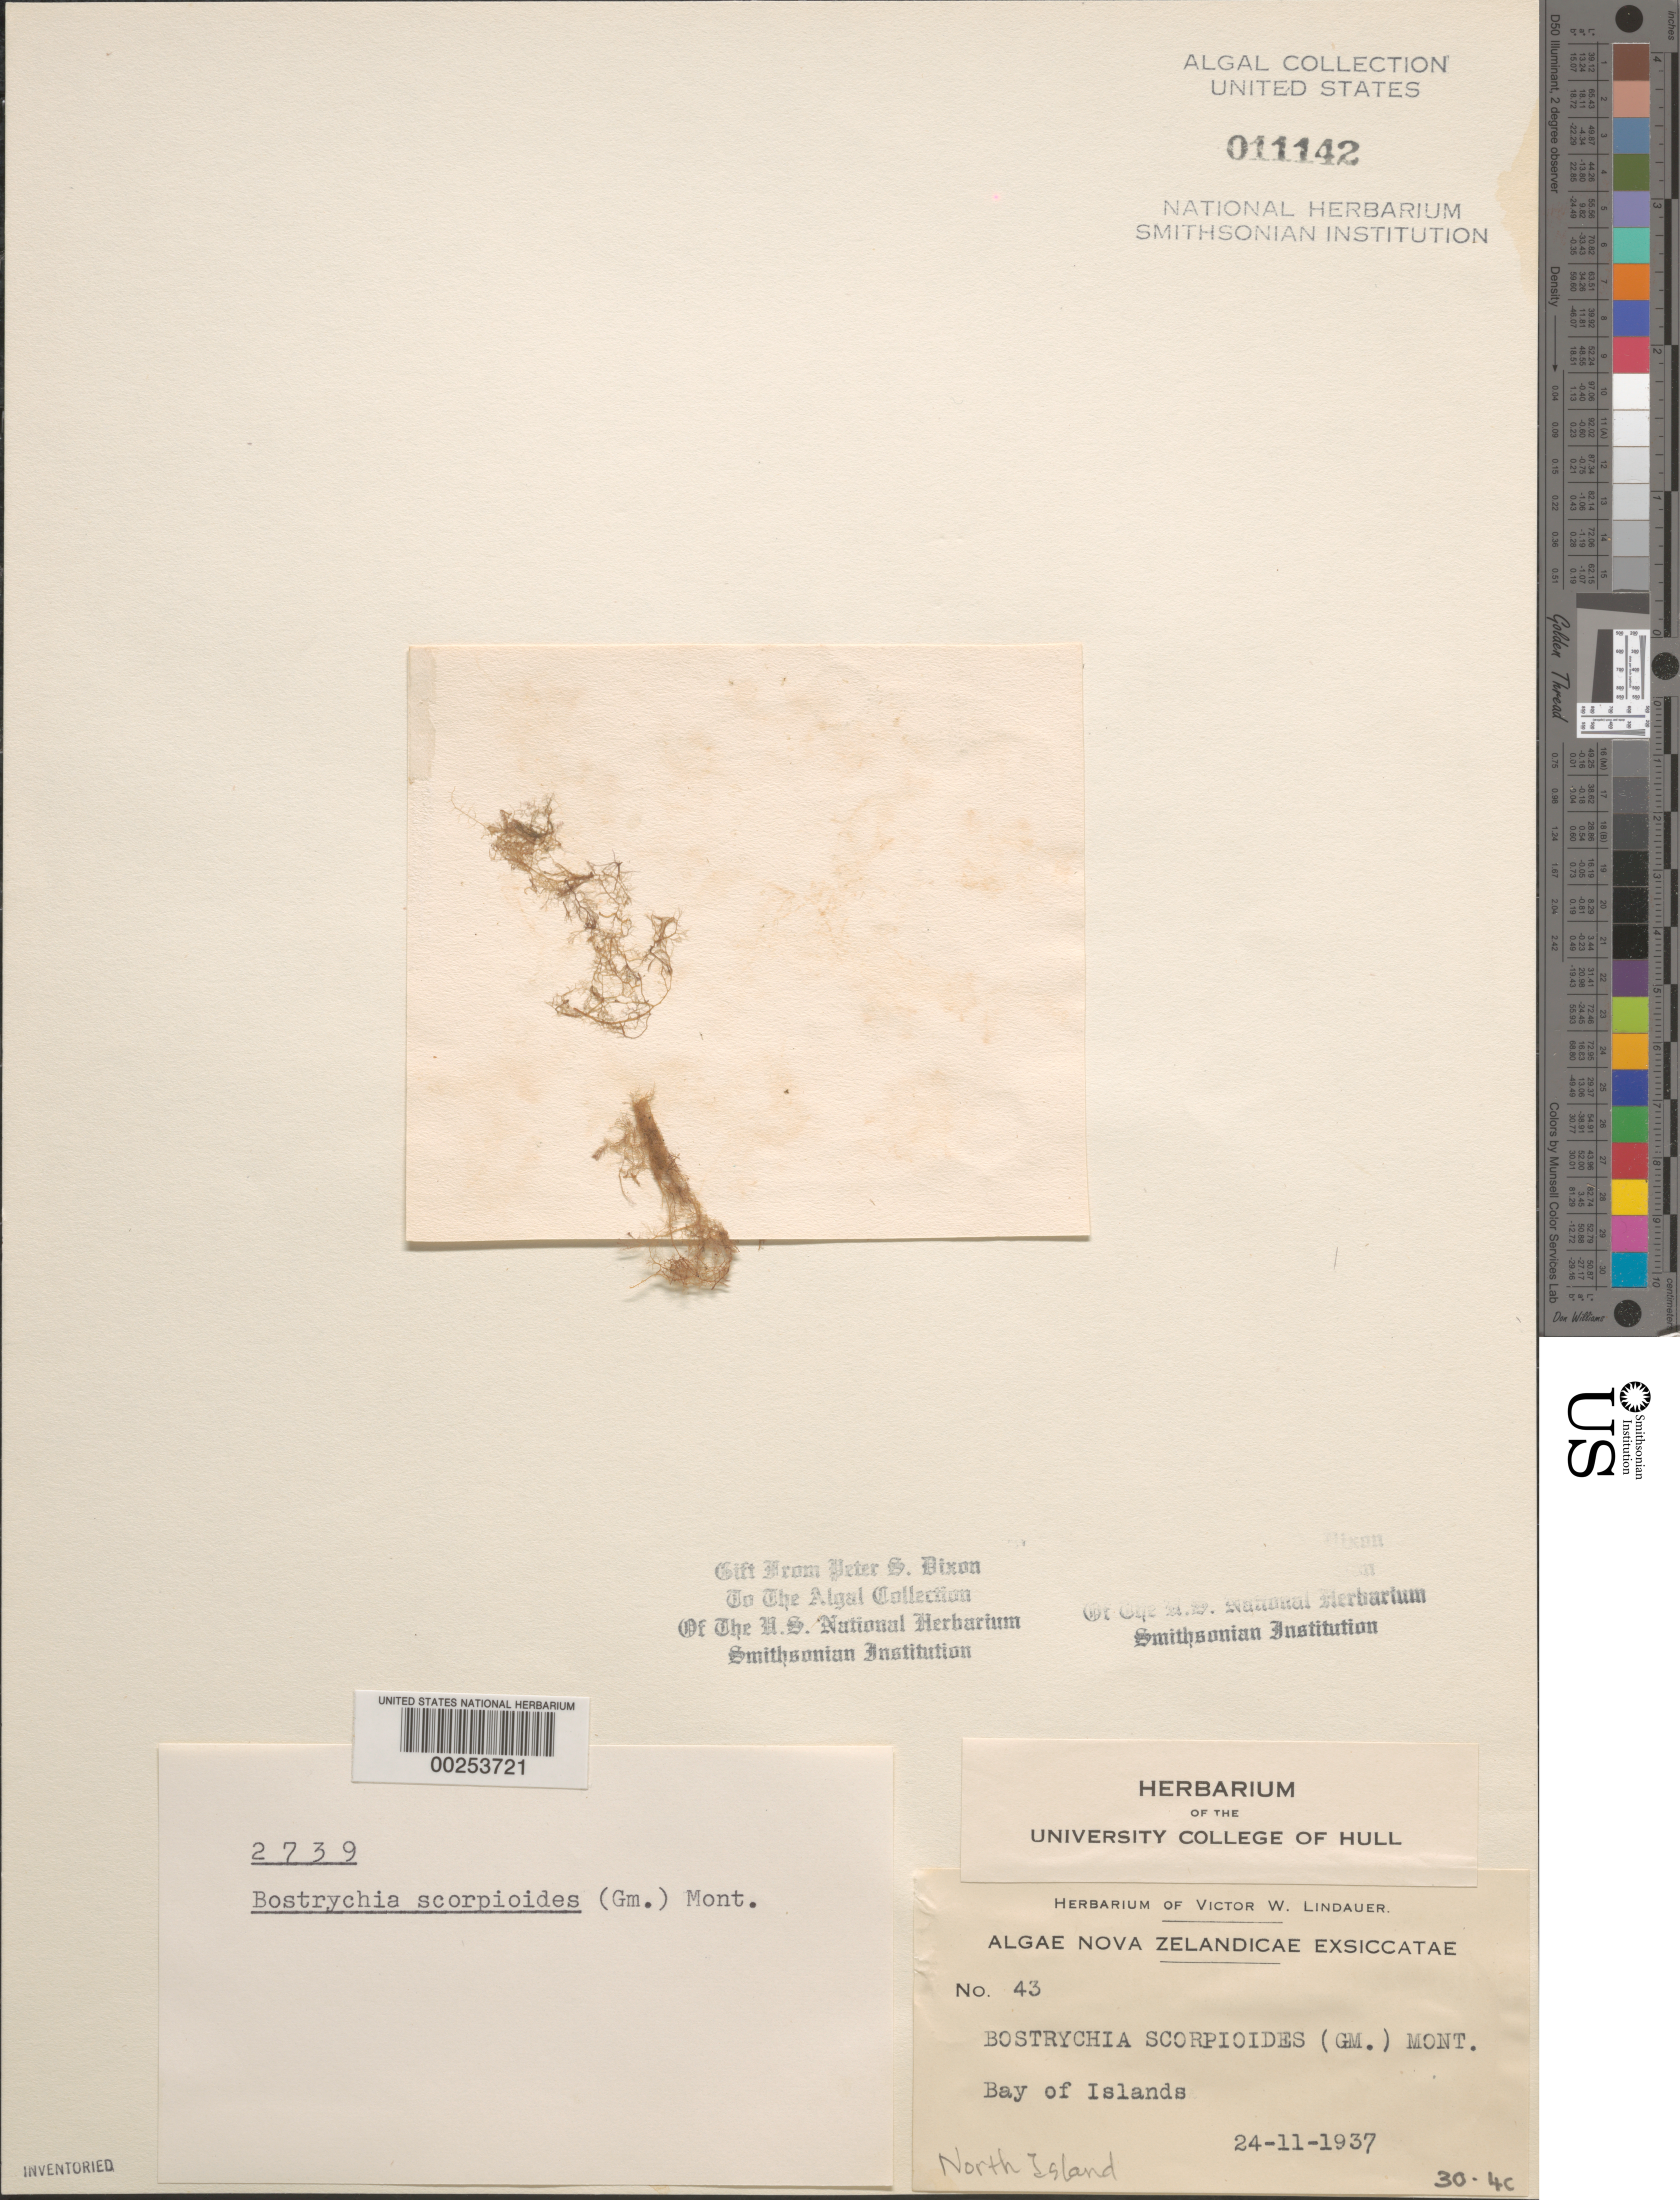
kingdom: Plantae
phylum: Rhodophyta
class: Florideophyceae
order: Ceramiales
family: Rhodomelaceae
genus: Bostrychia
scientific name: Bostrychia scorpioides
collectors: V. Lindauer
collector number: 43 & PSD 2739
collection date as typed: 24 Nov 1937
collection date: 1937-11-24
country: New Zealand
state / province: Northland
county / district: Far North District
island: North Island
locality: Bay of Islands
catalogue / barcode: US 11142